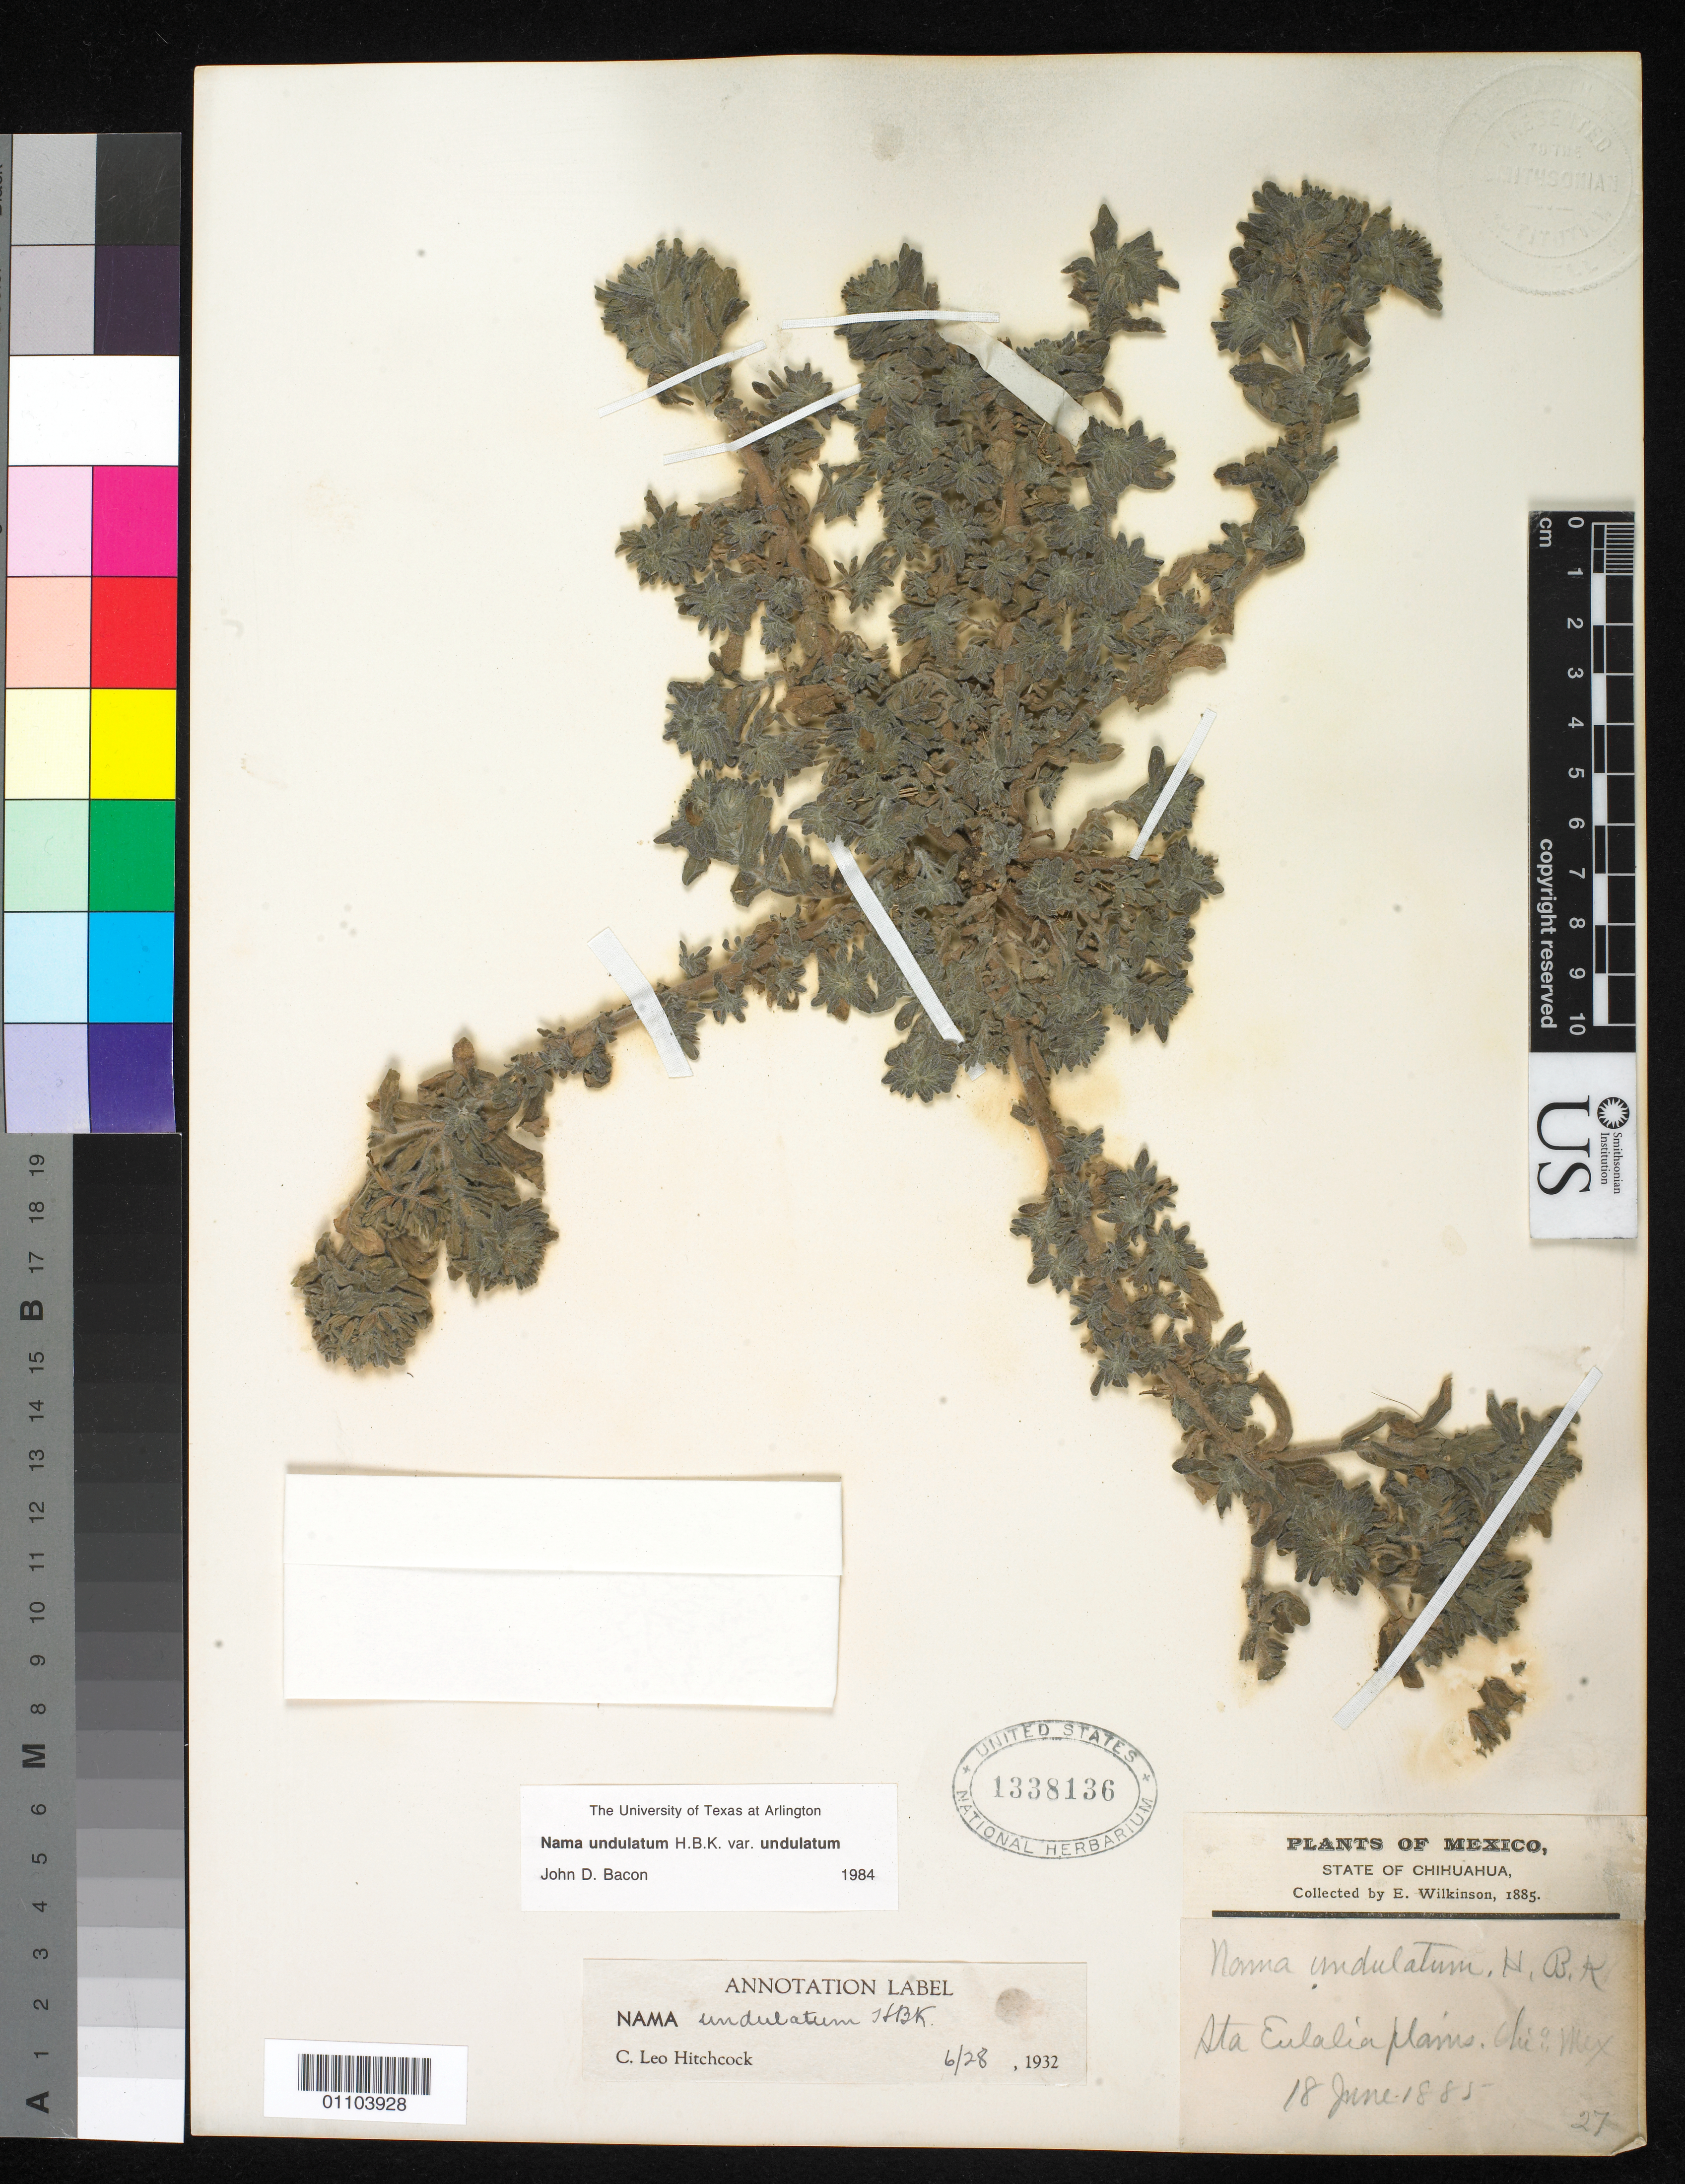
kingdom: Plantae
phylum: Tracheophyta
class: Magnoliopsida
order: Boraginales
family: Namaceae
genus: Nama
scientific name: Nama undulatum var. undulatum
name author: Kunth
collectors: E. Wilkinson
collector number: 27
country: Mexico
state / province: Chihuahua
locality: Santa Eulalia Plains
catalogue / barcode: US 1338136